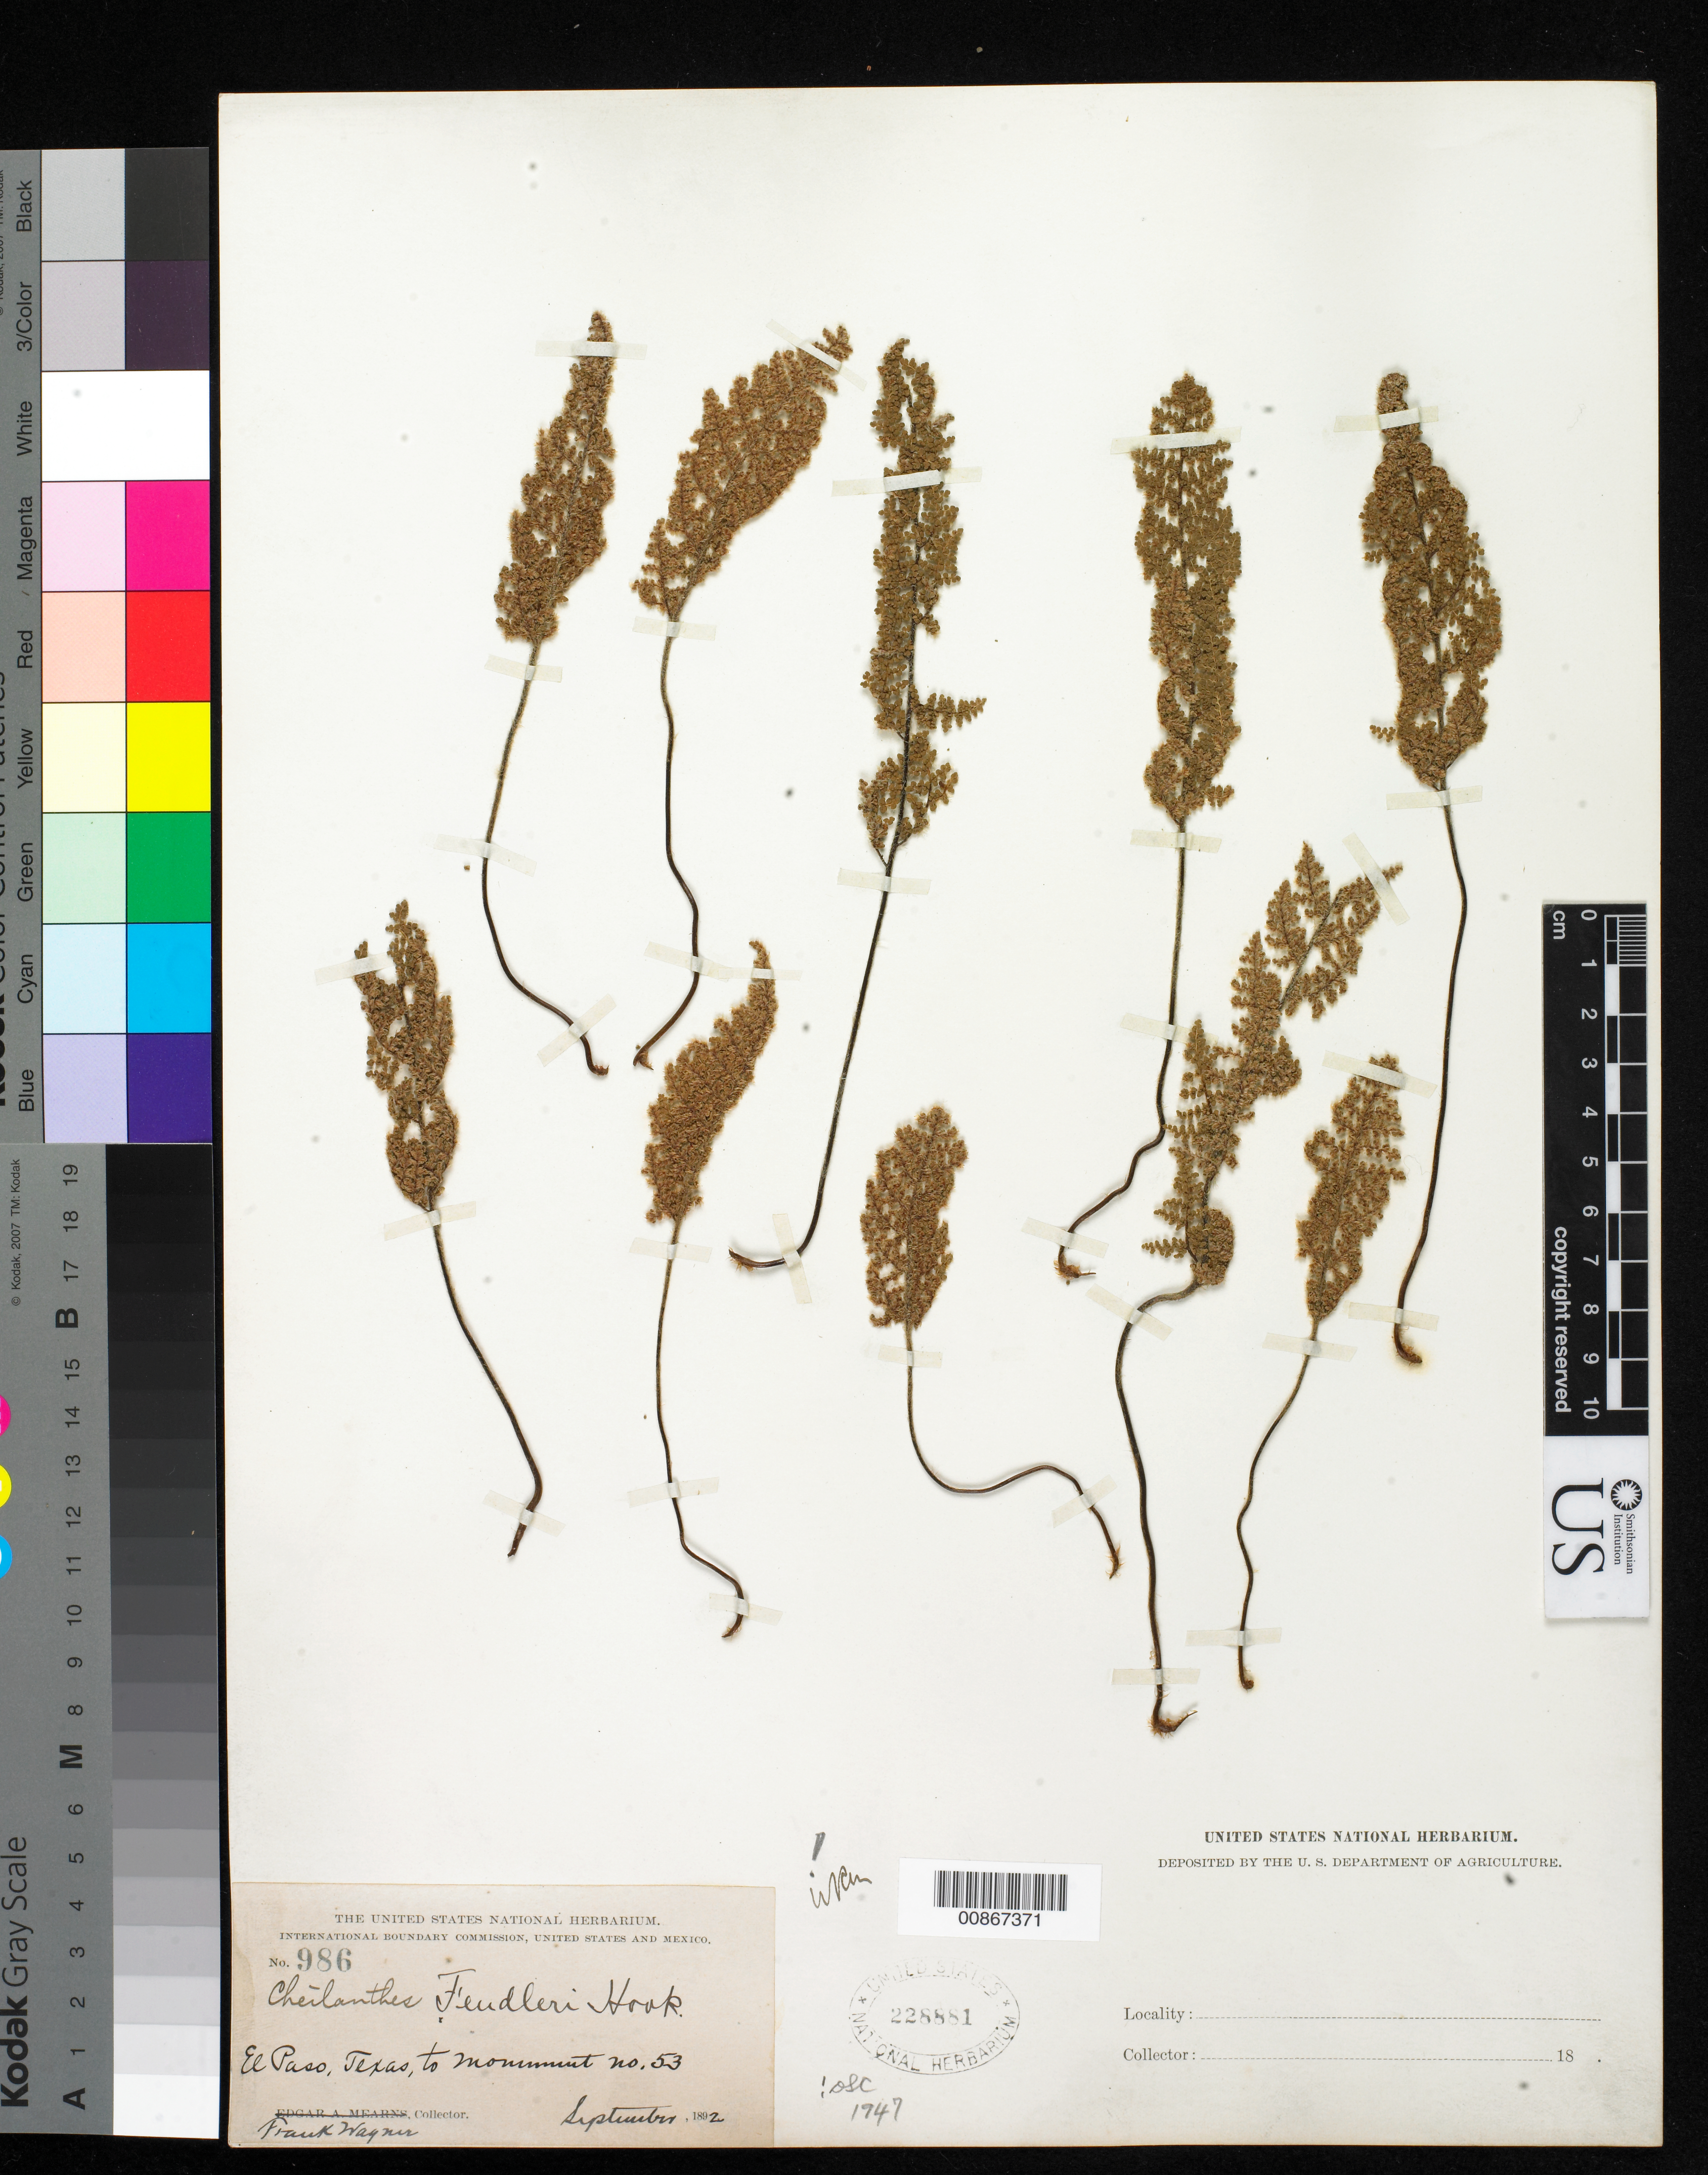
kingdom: Plantae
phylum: Tracheophyta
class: Polypodiopsida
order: Polypodiales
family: Pteridaceae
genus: Myriopteris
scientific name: Myriopteris fendleri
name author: (Hook.) E. Fourn.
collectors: F. Wagner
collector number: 986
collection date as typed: Sep 1892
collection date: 1892-09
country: United States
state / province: Texas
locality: El Paso, Texas, to monument no. 53.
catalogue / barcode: US 228881